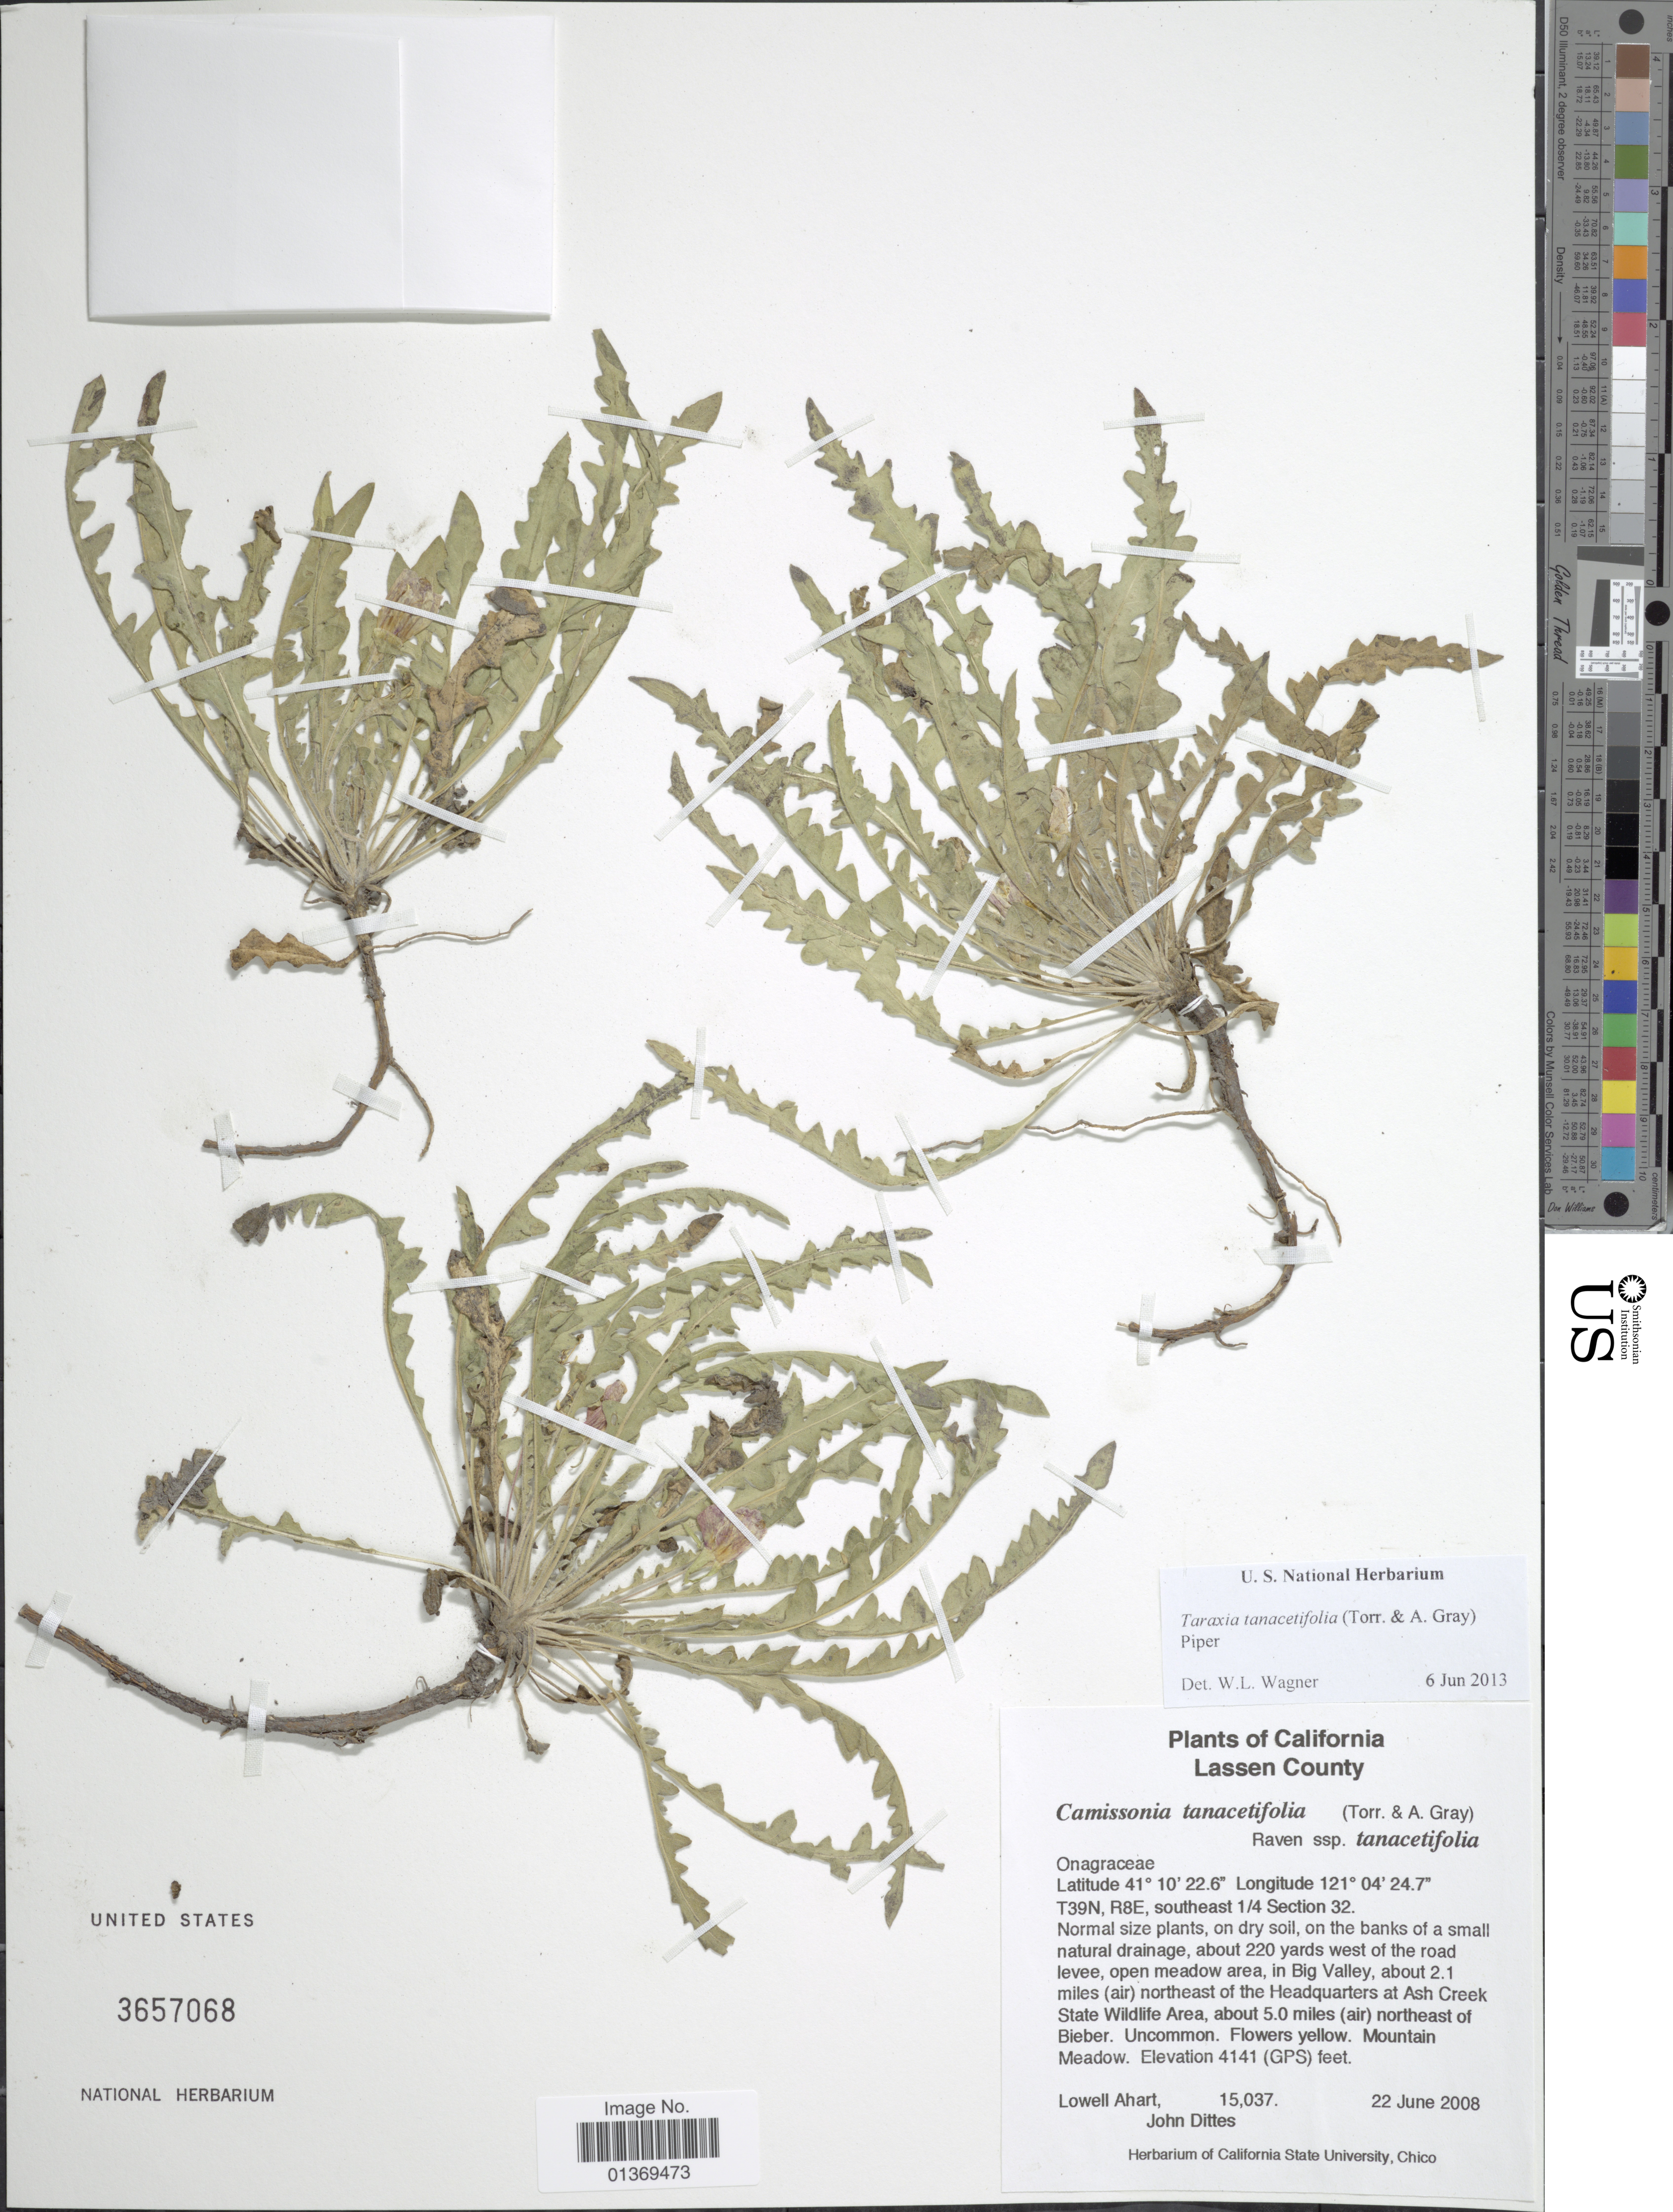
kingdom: Plantae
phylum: Tracheophyta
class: Magnoliopsida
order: Myrtales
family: Onagraceae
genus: Taraxia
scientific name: Taraxia tanacetifolia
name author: (Torr. & A. Gray) Piper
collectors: L. Ahart & J. Dittes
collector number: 15037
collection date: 2008-06-22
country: United States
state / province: California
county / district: Lassen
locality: Lassen County, T39N, R8E, Southeast ¼ Section 32, about 220 yards West of the road levee, open meadow area, in Big Valley, about 2.1 miles (air) northeast of the Headquarters at Ash Creek State Wildlife Area, about 5.0 miles (air) northeast of Bieber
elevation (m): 1262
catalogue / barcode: US 3657068